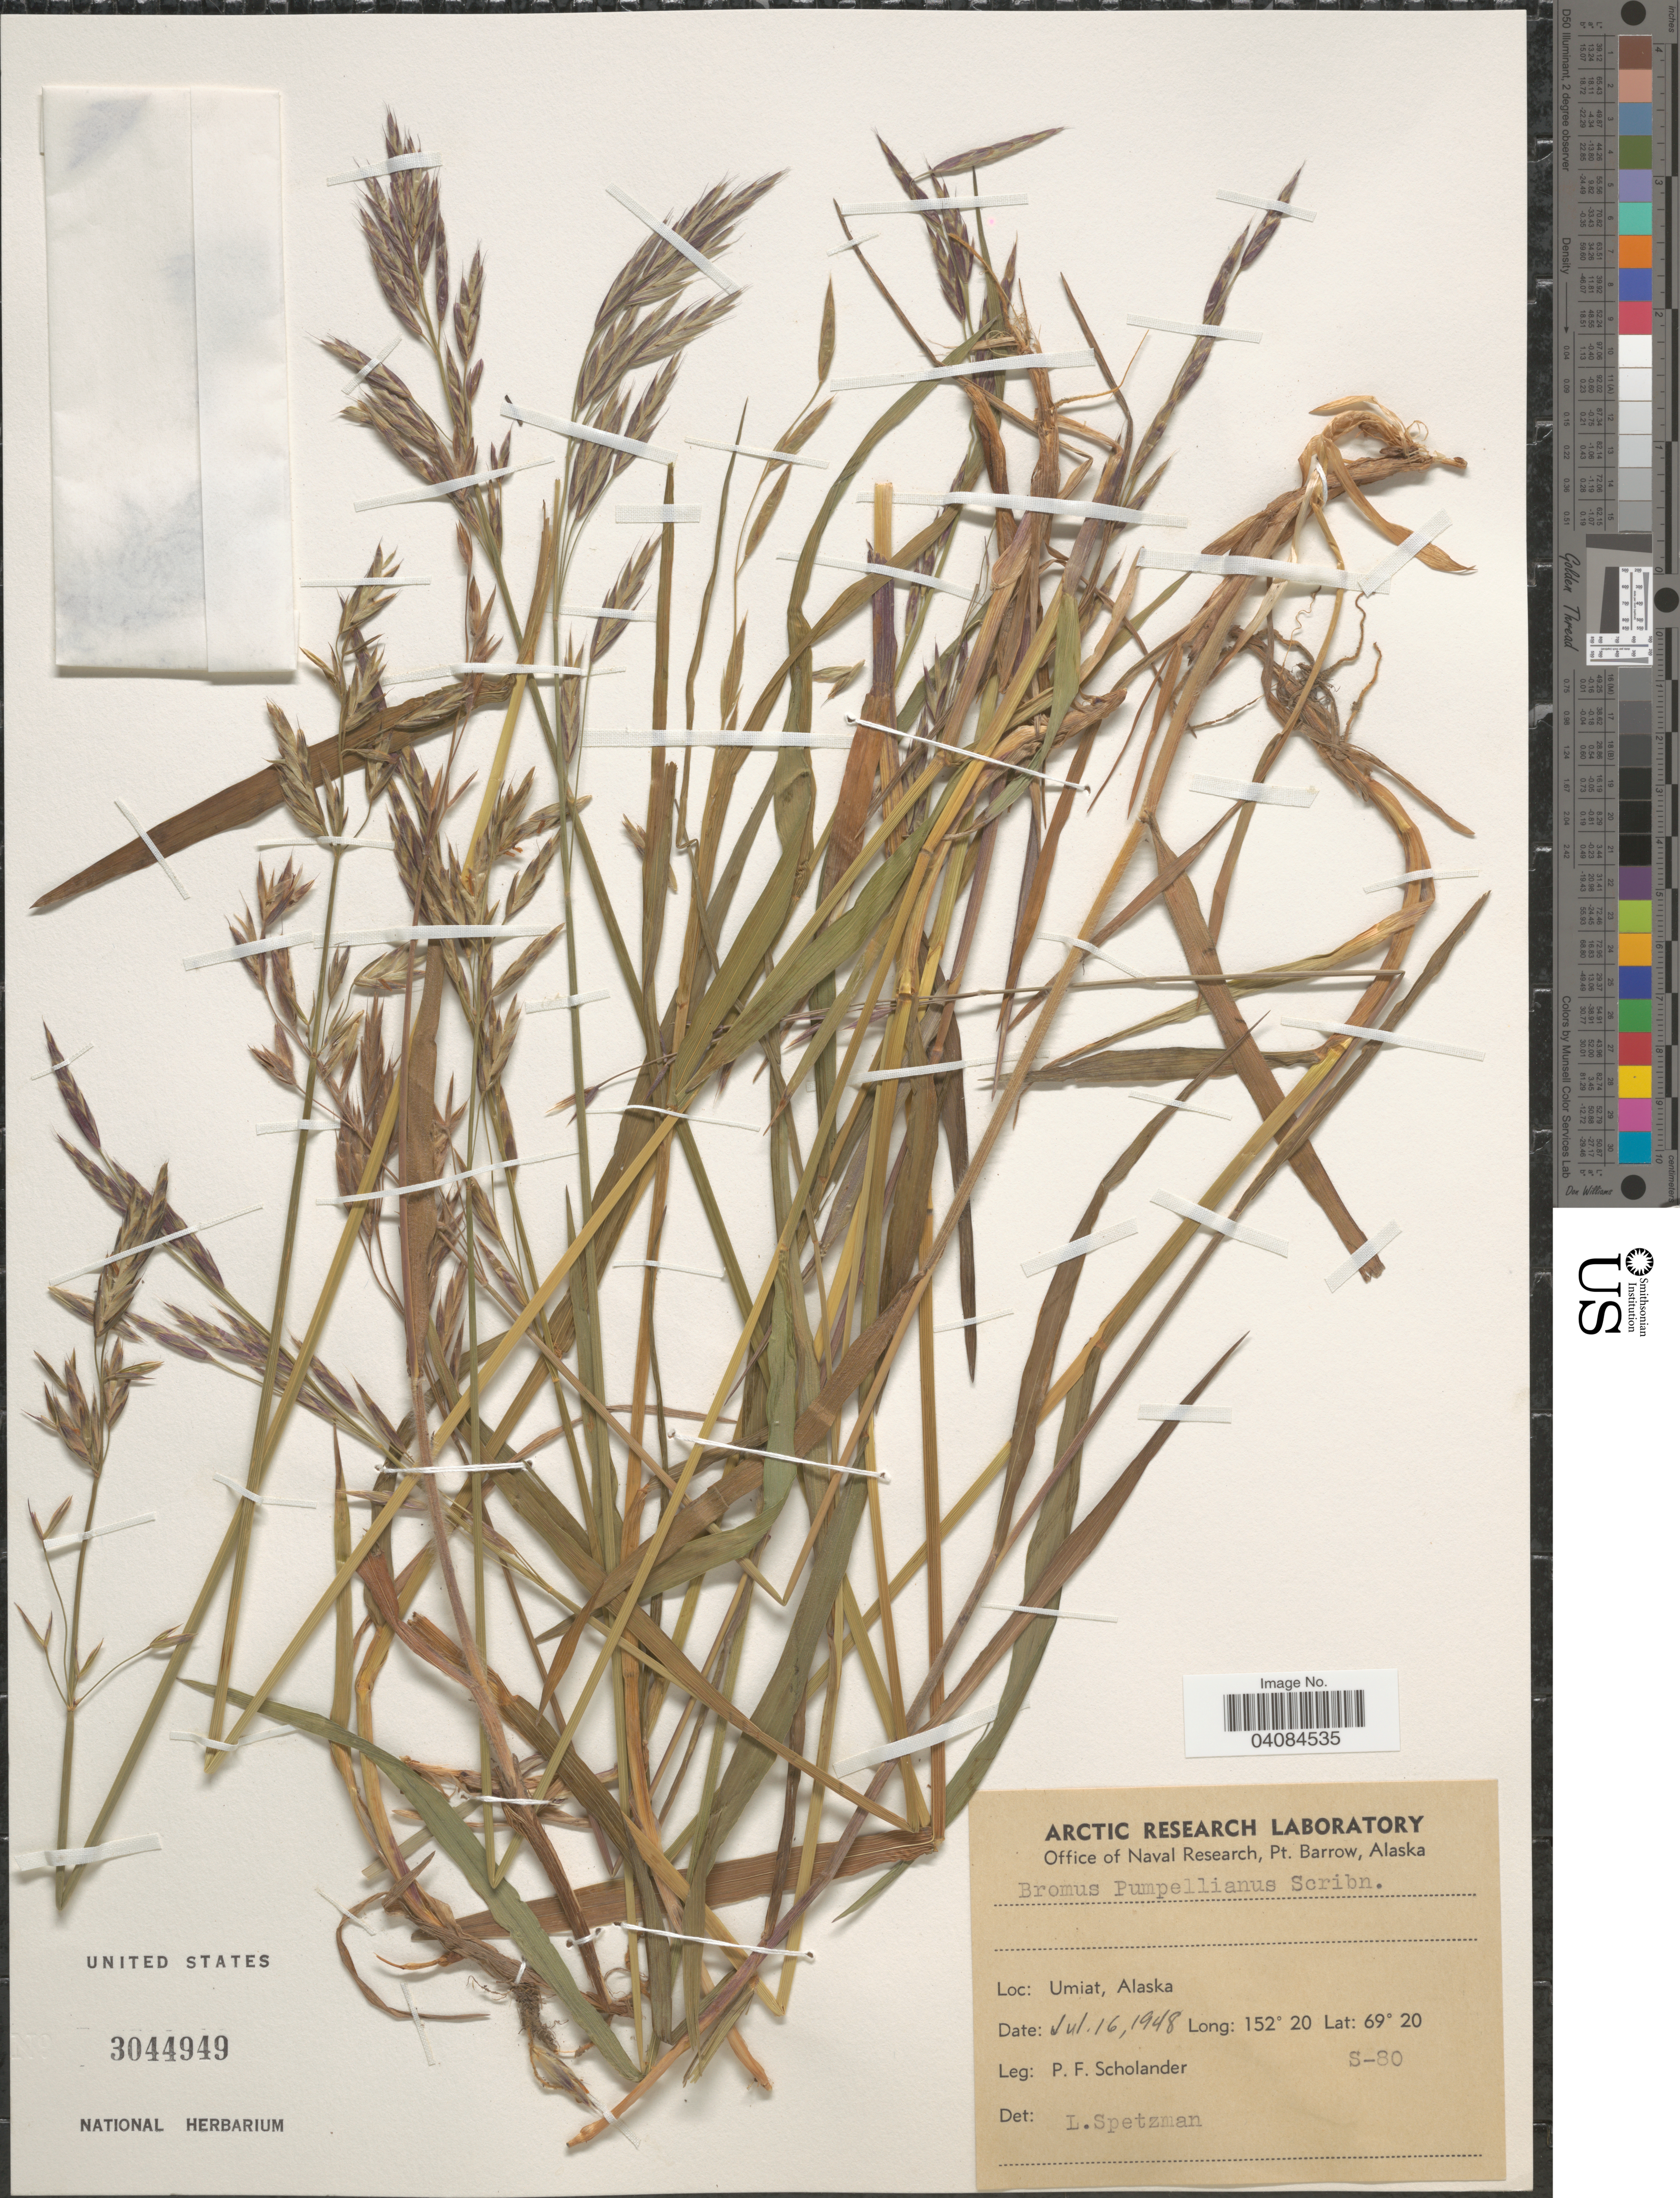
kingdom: Plantae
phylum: Tracheophyta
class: Liliopsida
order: Poales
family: Poaceae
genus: Bromus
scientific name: Bromus pumpellianus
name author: Scribn.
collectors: P. Scholander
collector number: S-80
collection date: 1948-07-16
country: United States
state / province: Alaska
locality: Umiat.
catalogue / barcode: US 3044949